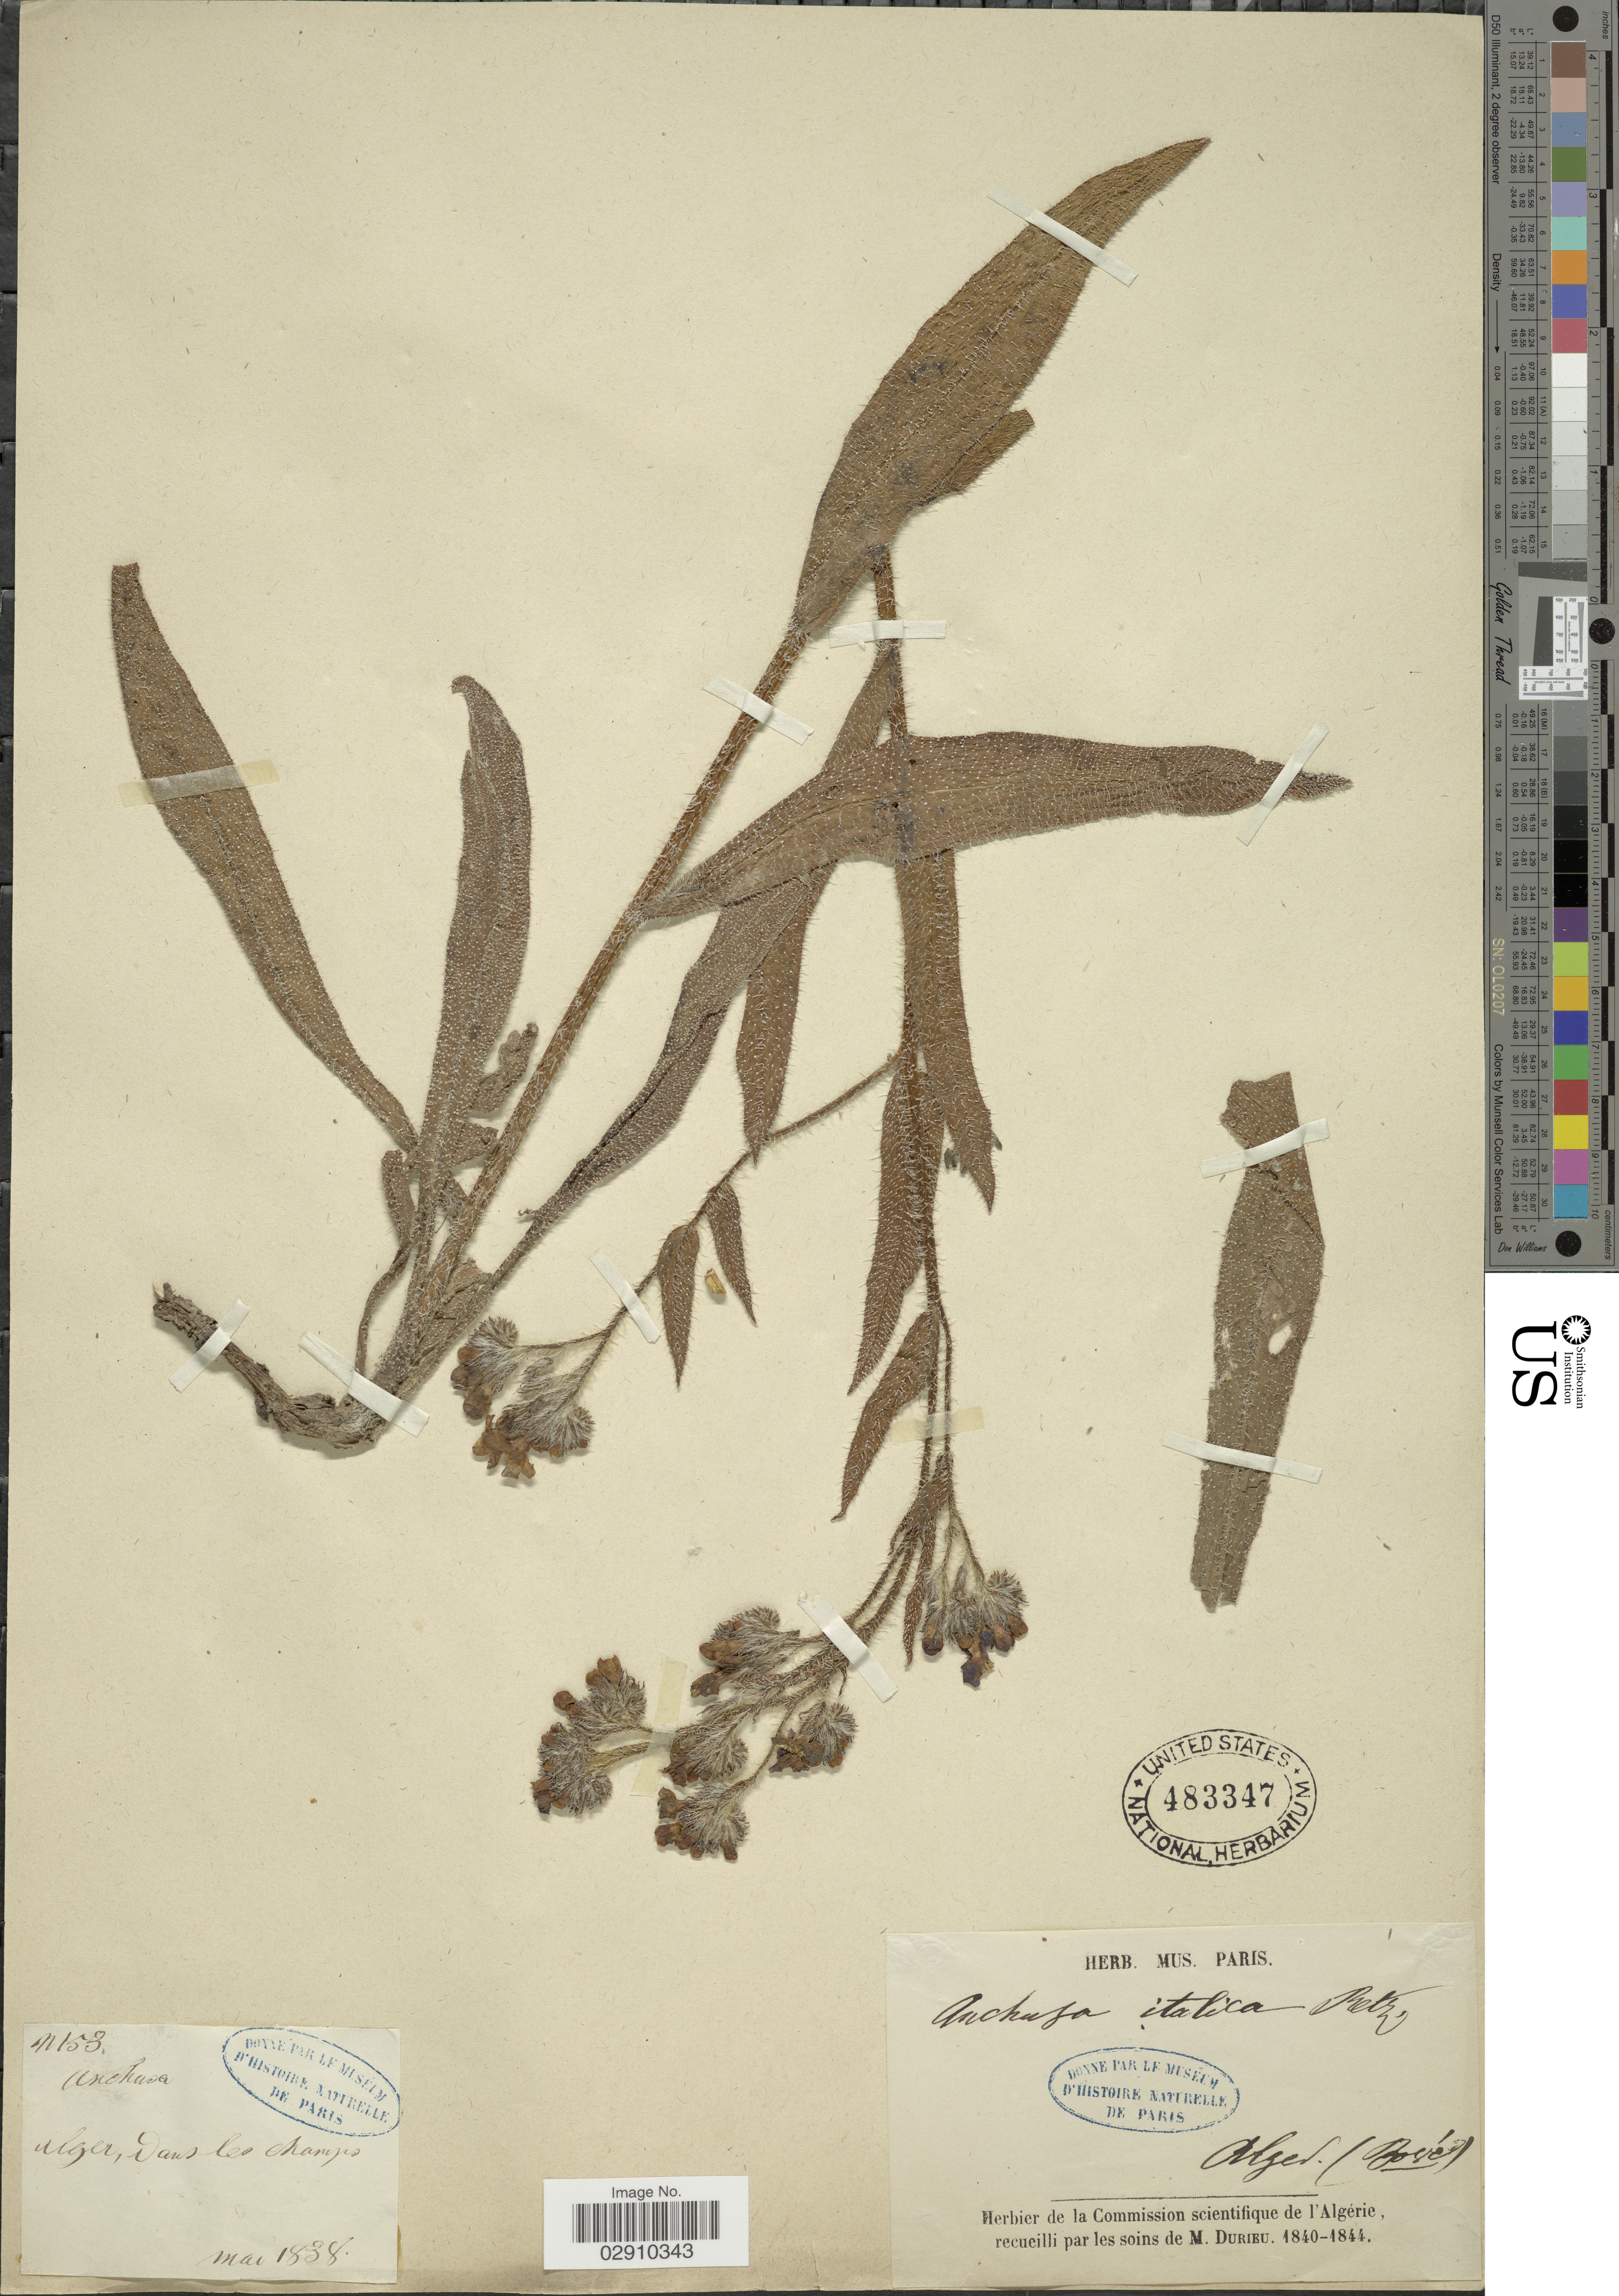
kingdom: Plantae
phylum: Tracheophyta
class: Magnoliopsida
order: Boraginales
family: Boraginaceae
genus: Anchusa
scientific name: Anchusa italica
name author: Retz.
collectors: M. C. Durieu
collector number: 153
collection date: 1838-05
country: Algeria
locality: Algérie. Alger (Bone), dans les champs.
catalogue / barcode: US 483347